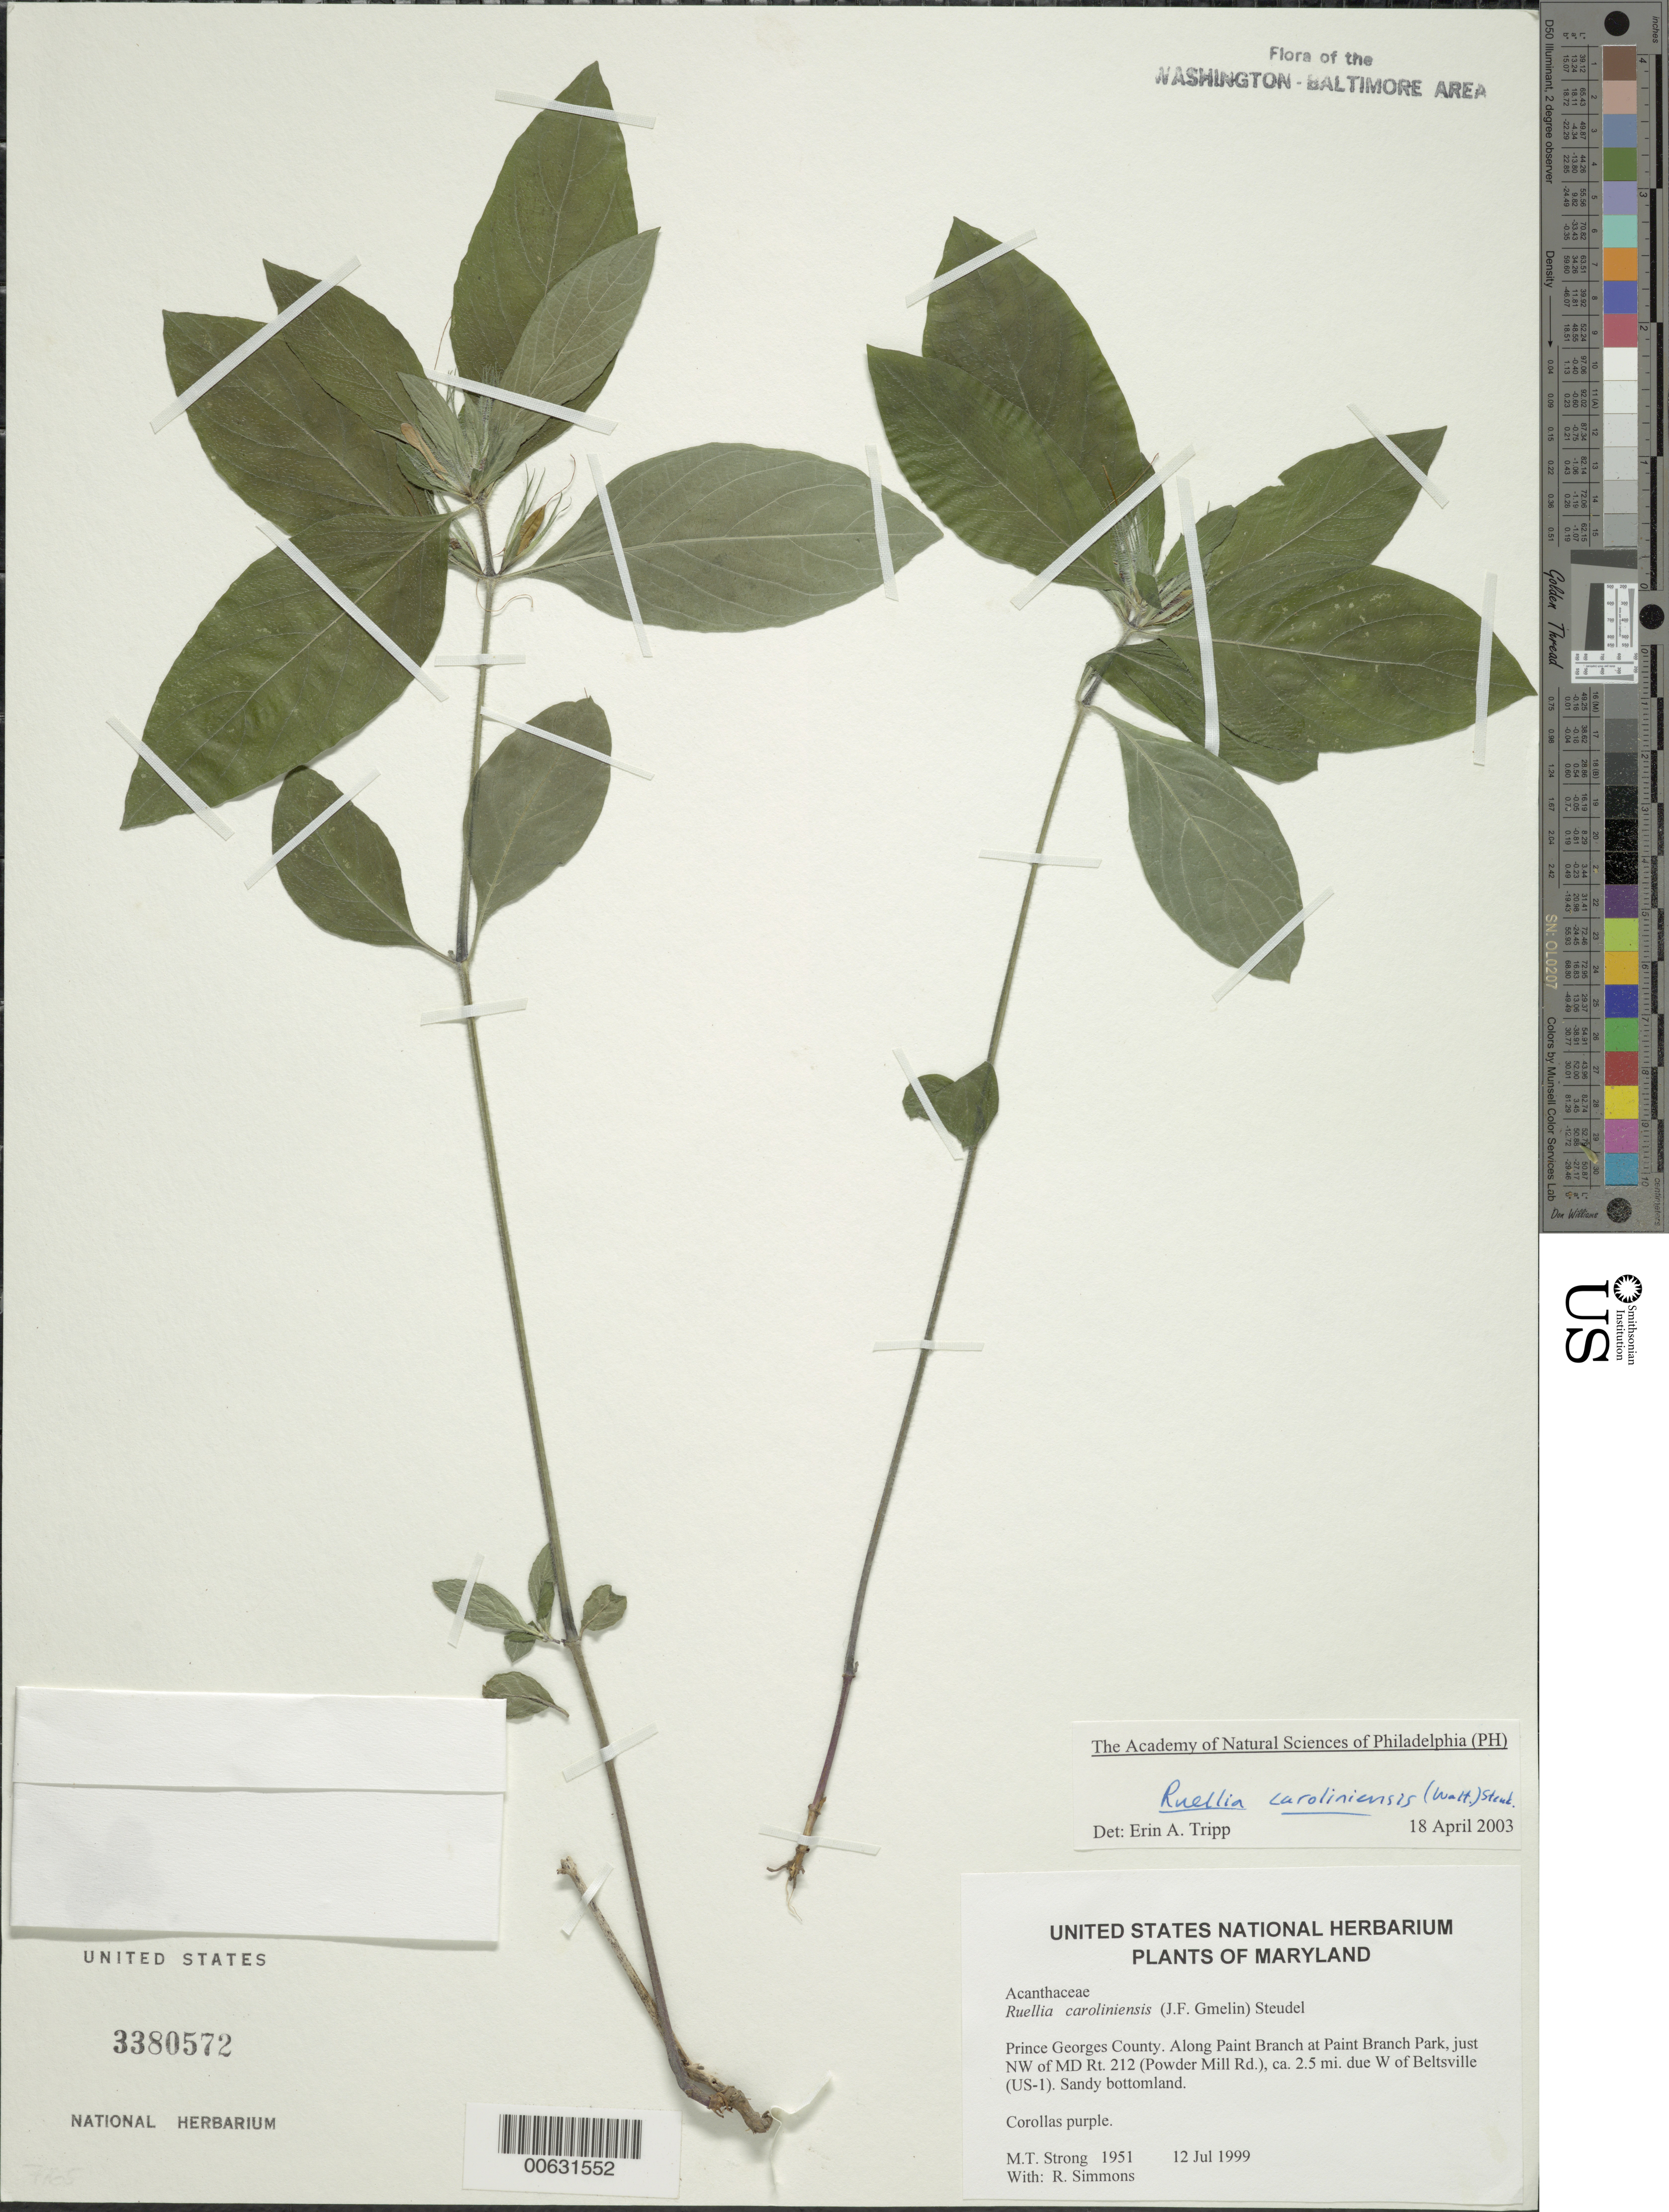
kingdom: Plantae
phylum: Tracheophyta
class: Magnoliopsida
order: Lamiales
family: Acanthaceae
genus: Ruellia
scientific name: Ruellia caroliniensis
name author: (J.F. Gmel.) Steud.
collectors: M. T. Strong & R. Simmons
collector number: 1951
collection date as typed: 12 Jul 1999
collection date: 1999-07-12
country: United States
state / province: Maryland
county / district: Prince George's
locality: Along Paint Branch at Paint Branch Park, just NW of MD Rt. 212 (Powder Mill Rd.), ca. 2.5 mi. due W of Beltsville (US-1).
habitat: Sandy bottomland.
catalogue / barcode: US 3380572